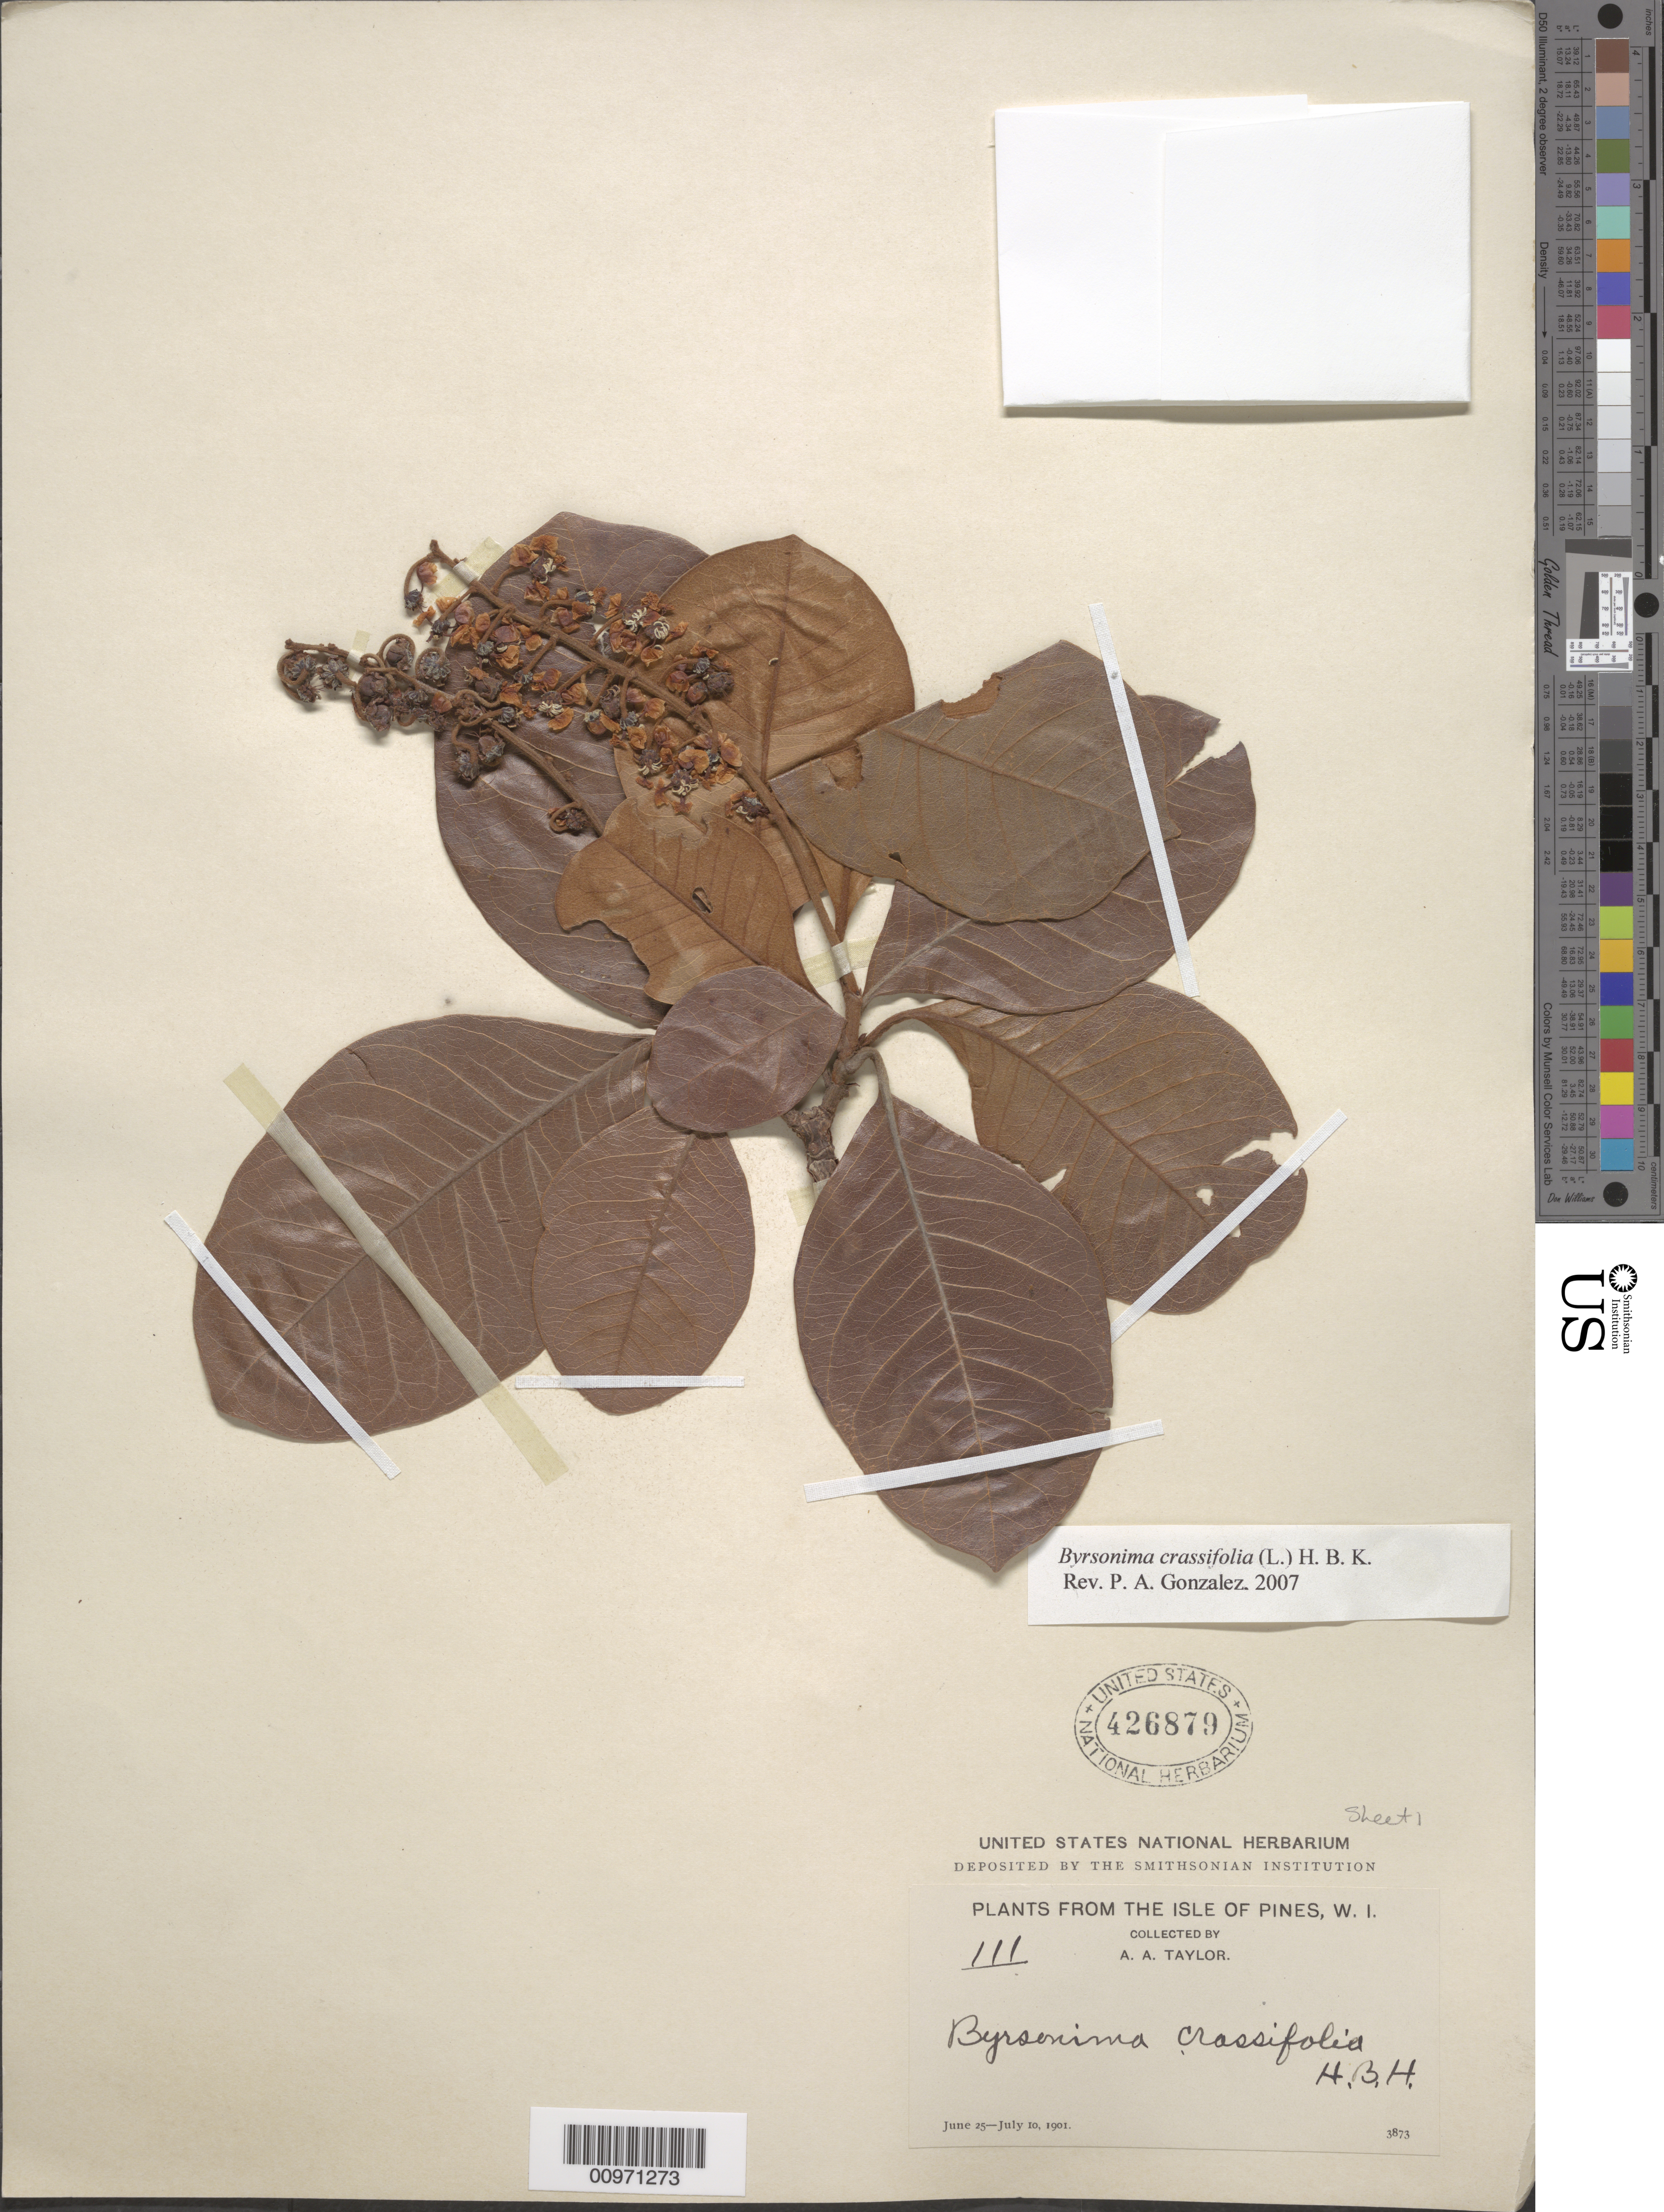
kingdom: Plantae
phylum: Tracheophyta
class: Magnoliopsida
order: Malpighiales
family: Malpighiaceae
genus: Byrsonima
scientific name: Byrsonima crassifolia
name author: (L.) Kunth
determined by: González, P. A.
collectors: A. A. Taylor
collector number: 111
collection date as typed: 25 Jun 1901 to 10 Jul 1901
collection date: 1901-06-25/1901-07-10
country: Cuba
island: Isla de la Juventud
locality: Isle of Pines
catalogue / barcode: US 426879